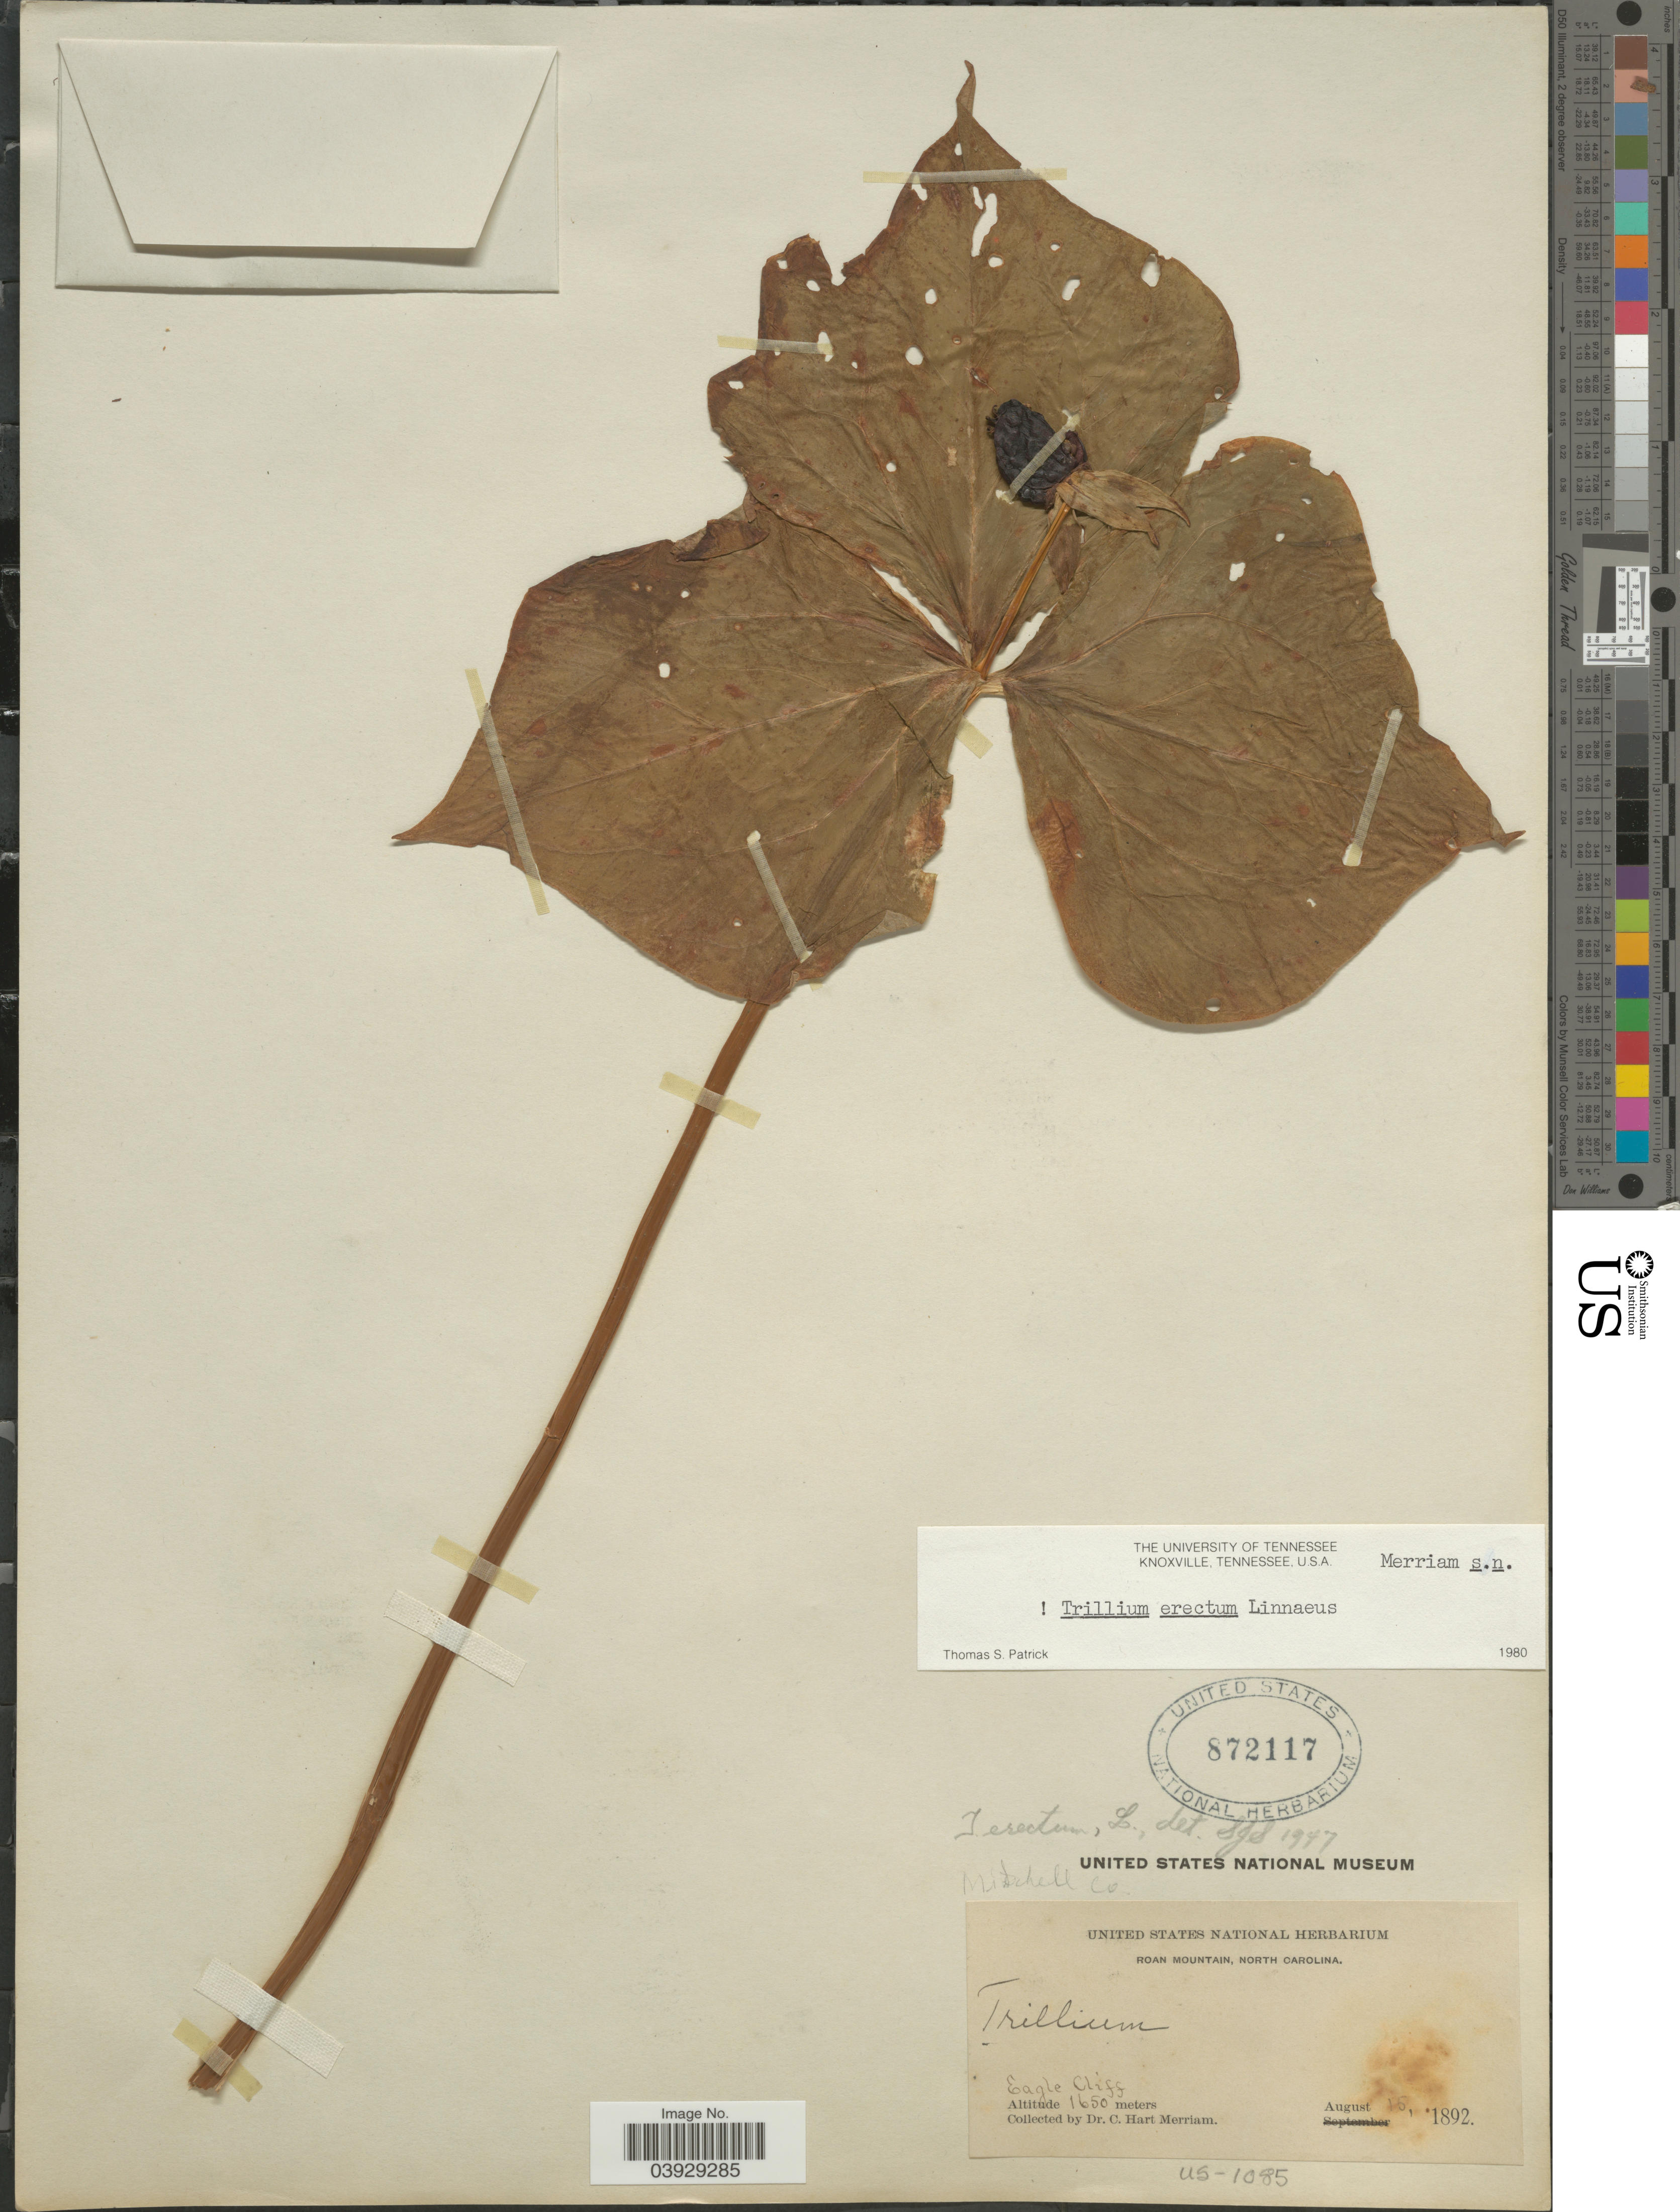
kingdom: Plantae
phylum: Tracheophyta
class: Liliopsida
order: Liliales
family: Melanthiaceae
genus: Trillium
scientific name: Trillium erectum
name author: L.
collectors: C. Merriam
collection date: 1892-08-15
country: United States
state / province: North Carolina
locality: Mitchell Co. Roan Mountain. Eagle Cliff.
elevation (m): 1650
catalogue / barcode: US 872117